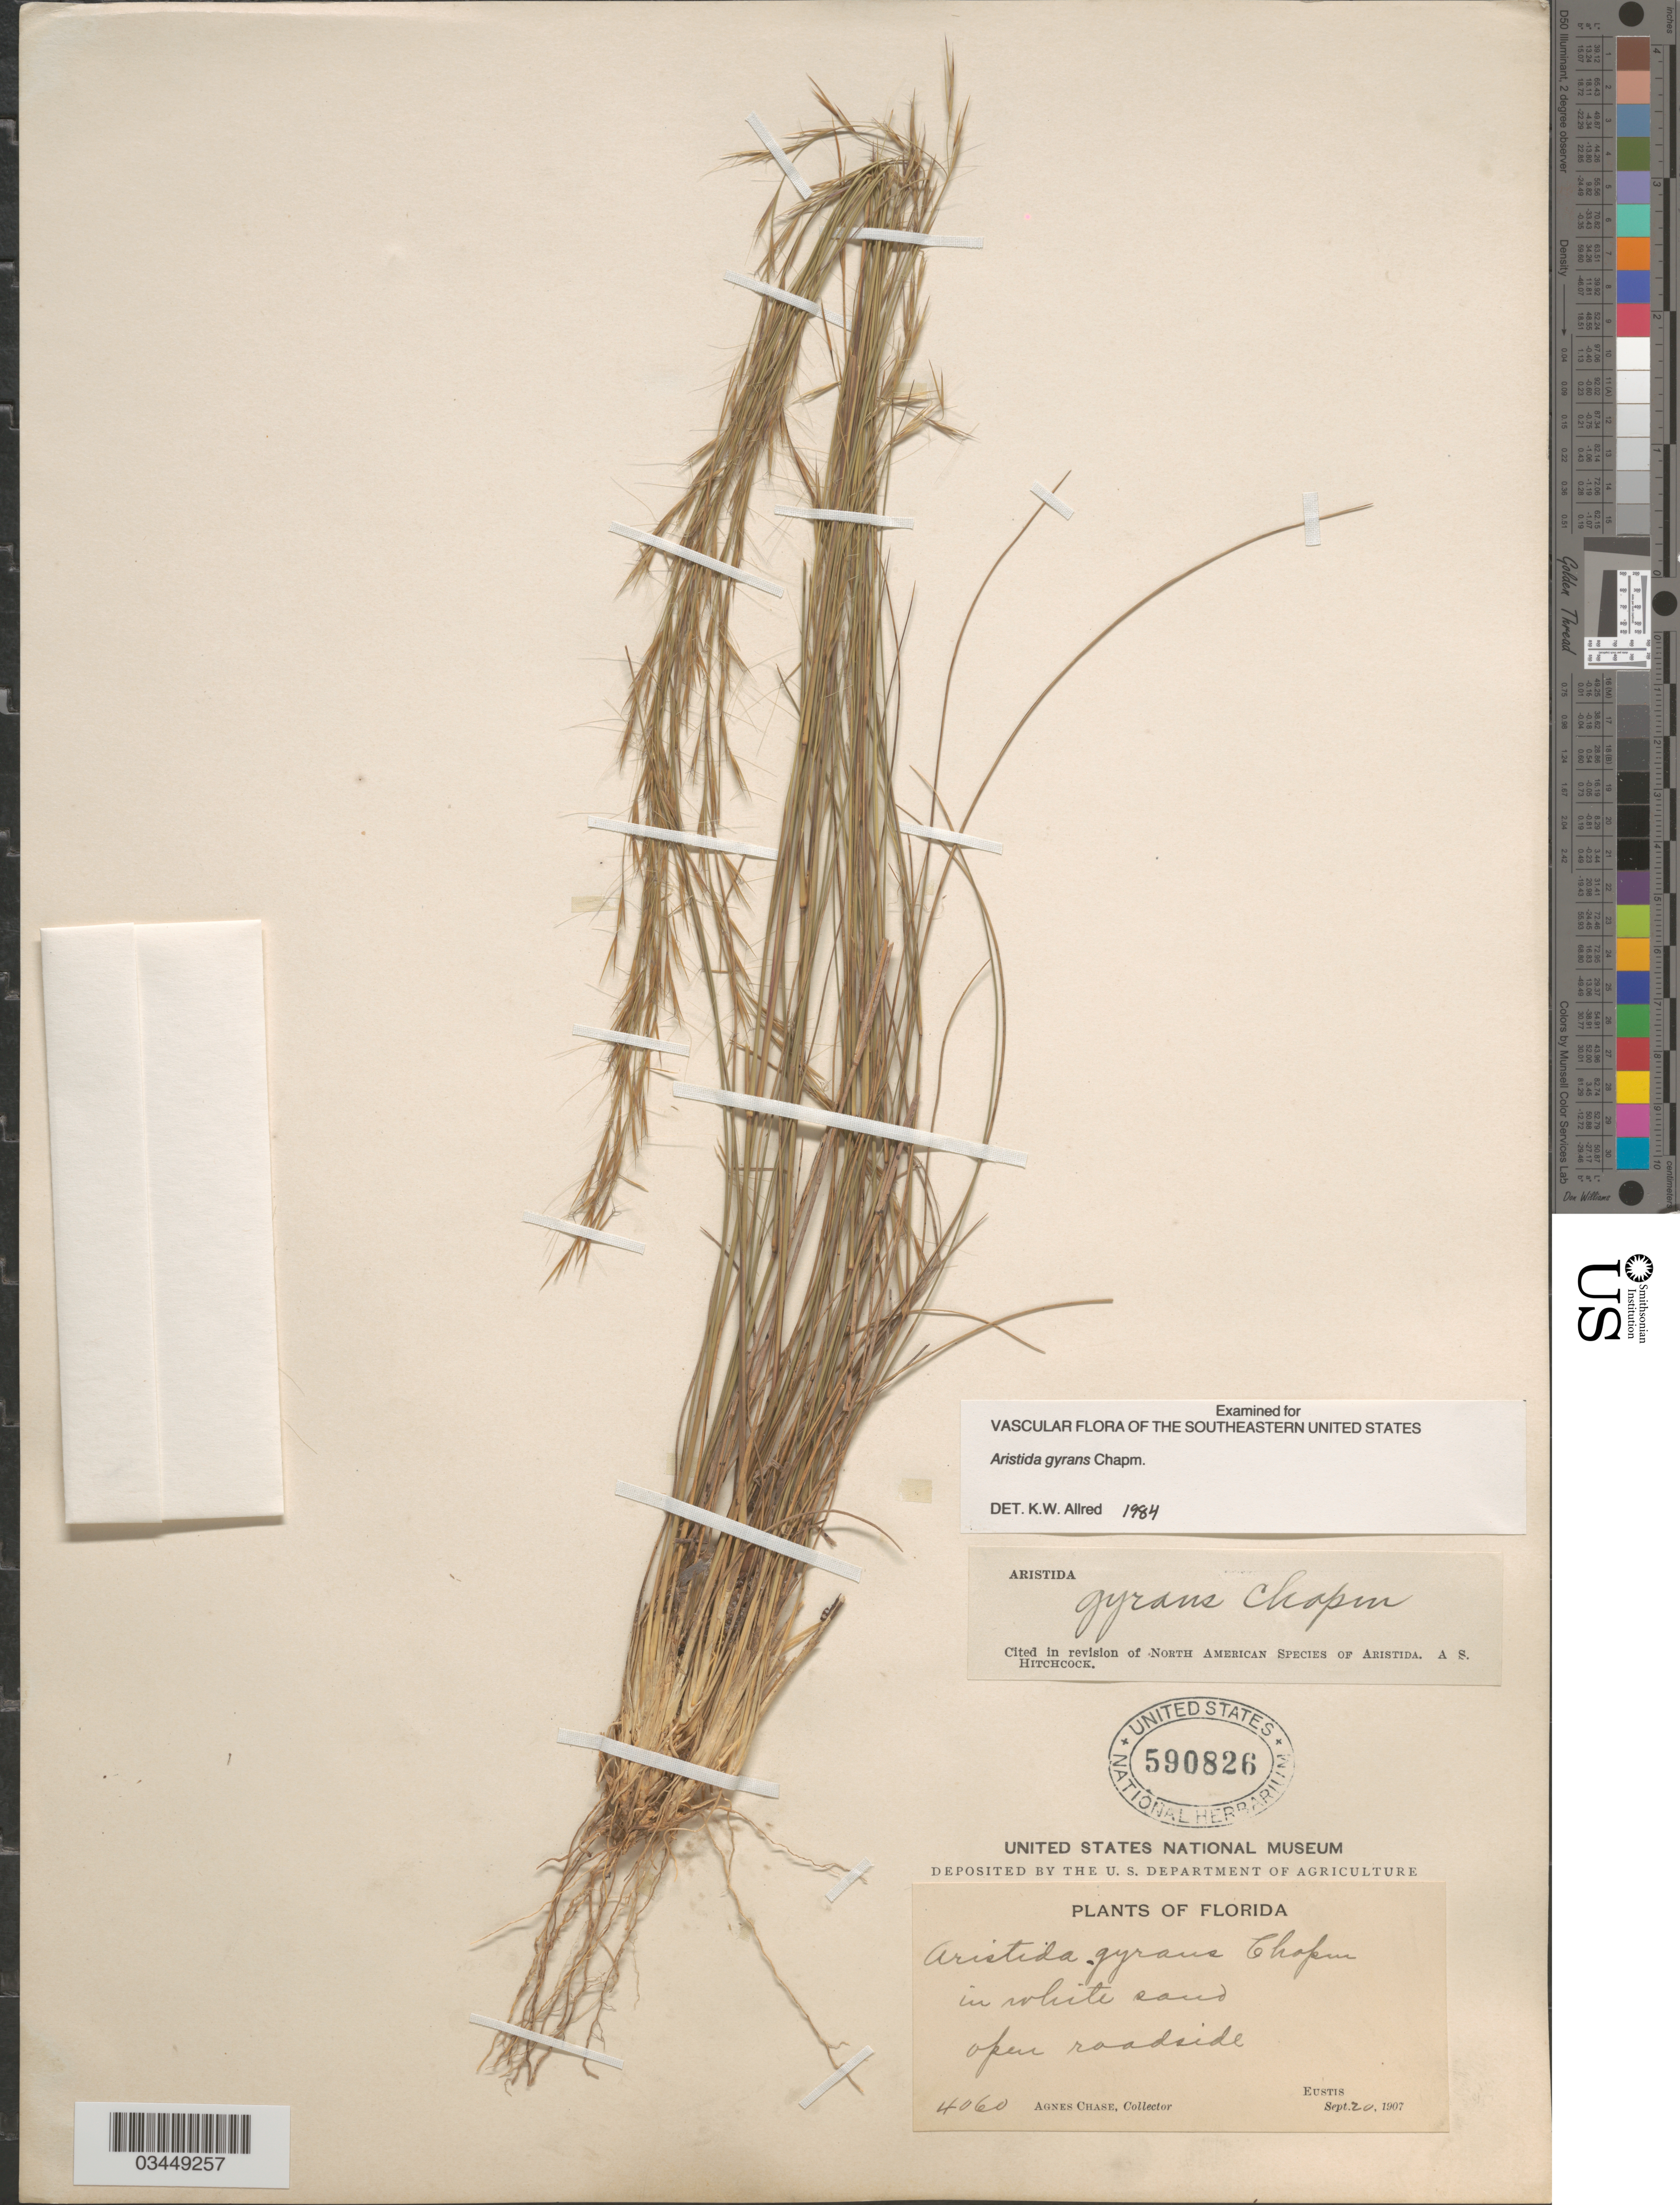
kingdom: Plantae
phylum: Tracheophyta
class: Liliopsida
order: Poales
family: Poaceae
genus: Aristida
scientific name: Aristida gyrans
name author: Chapm.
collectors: A. Chase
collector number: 4060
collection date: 1907-09-20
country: United States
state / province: Florida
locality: In white sand. Open roadside. Eustis.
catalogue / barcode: US 590826